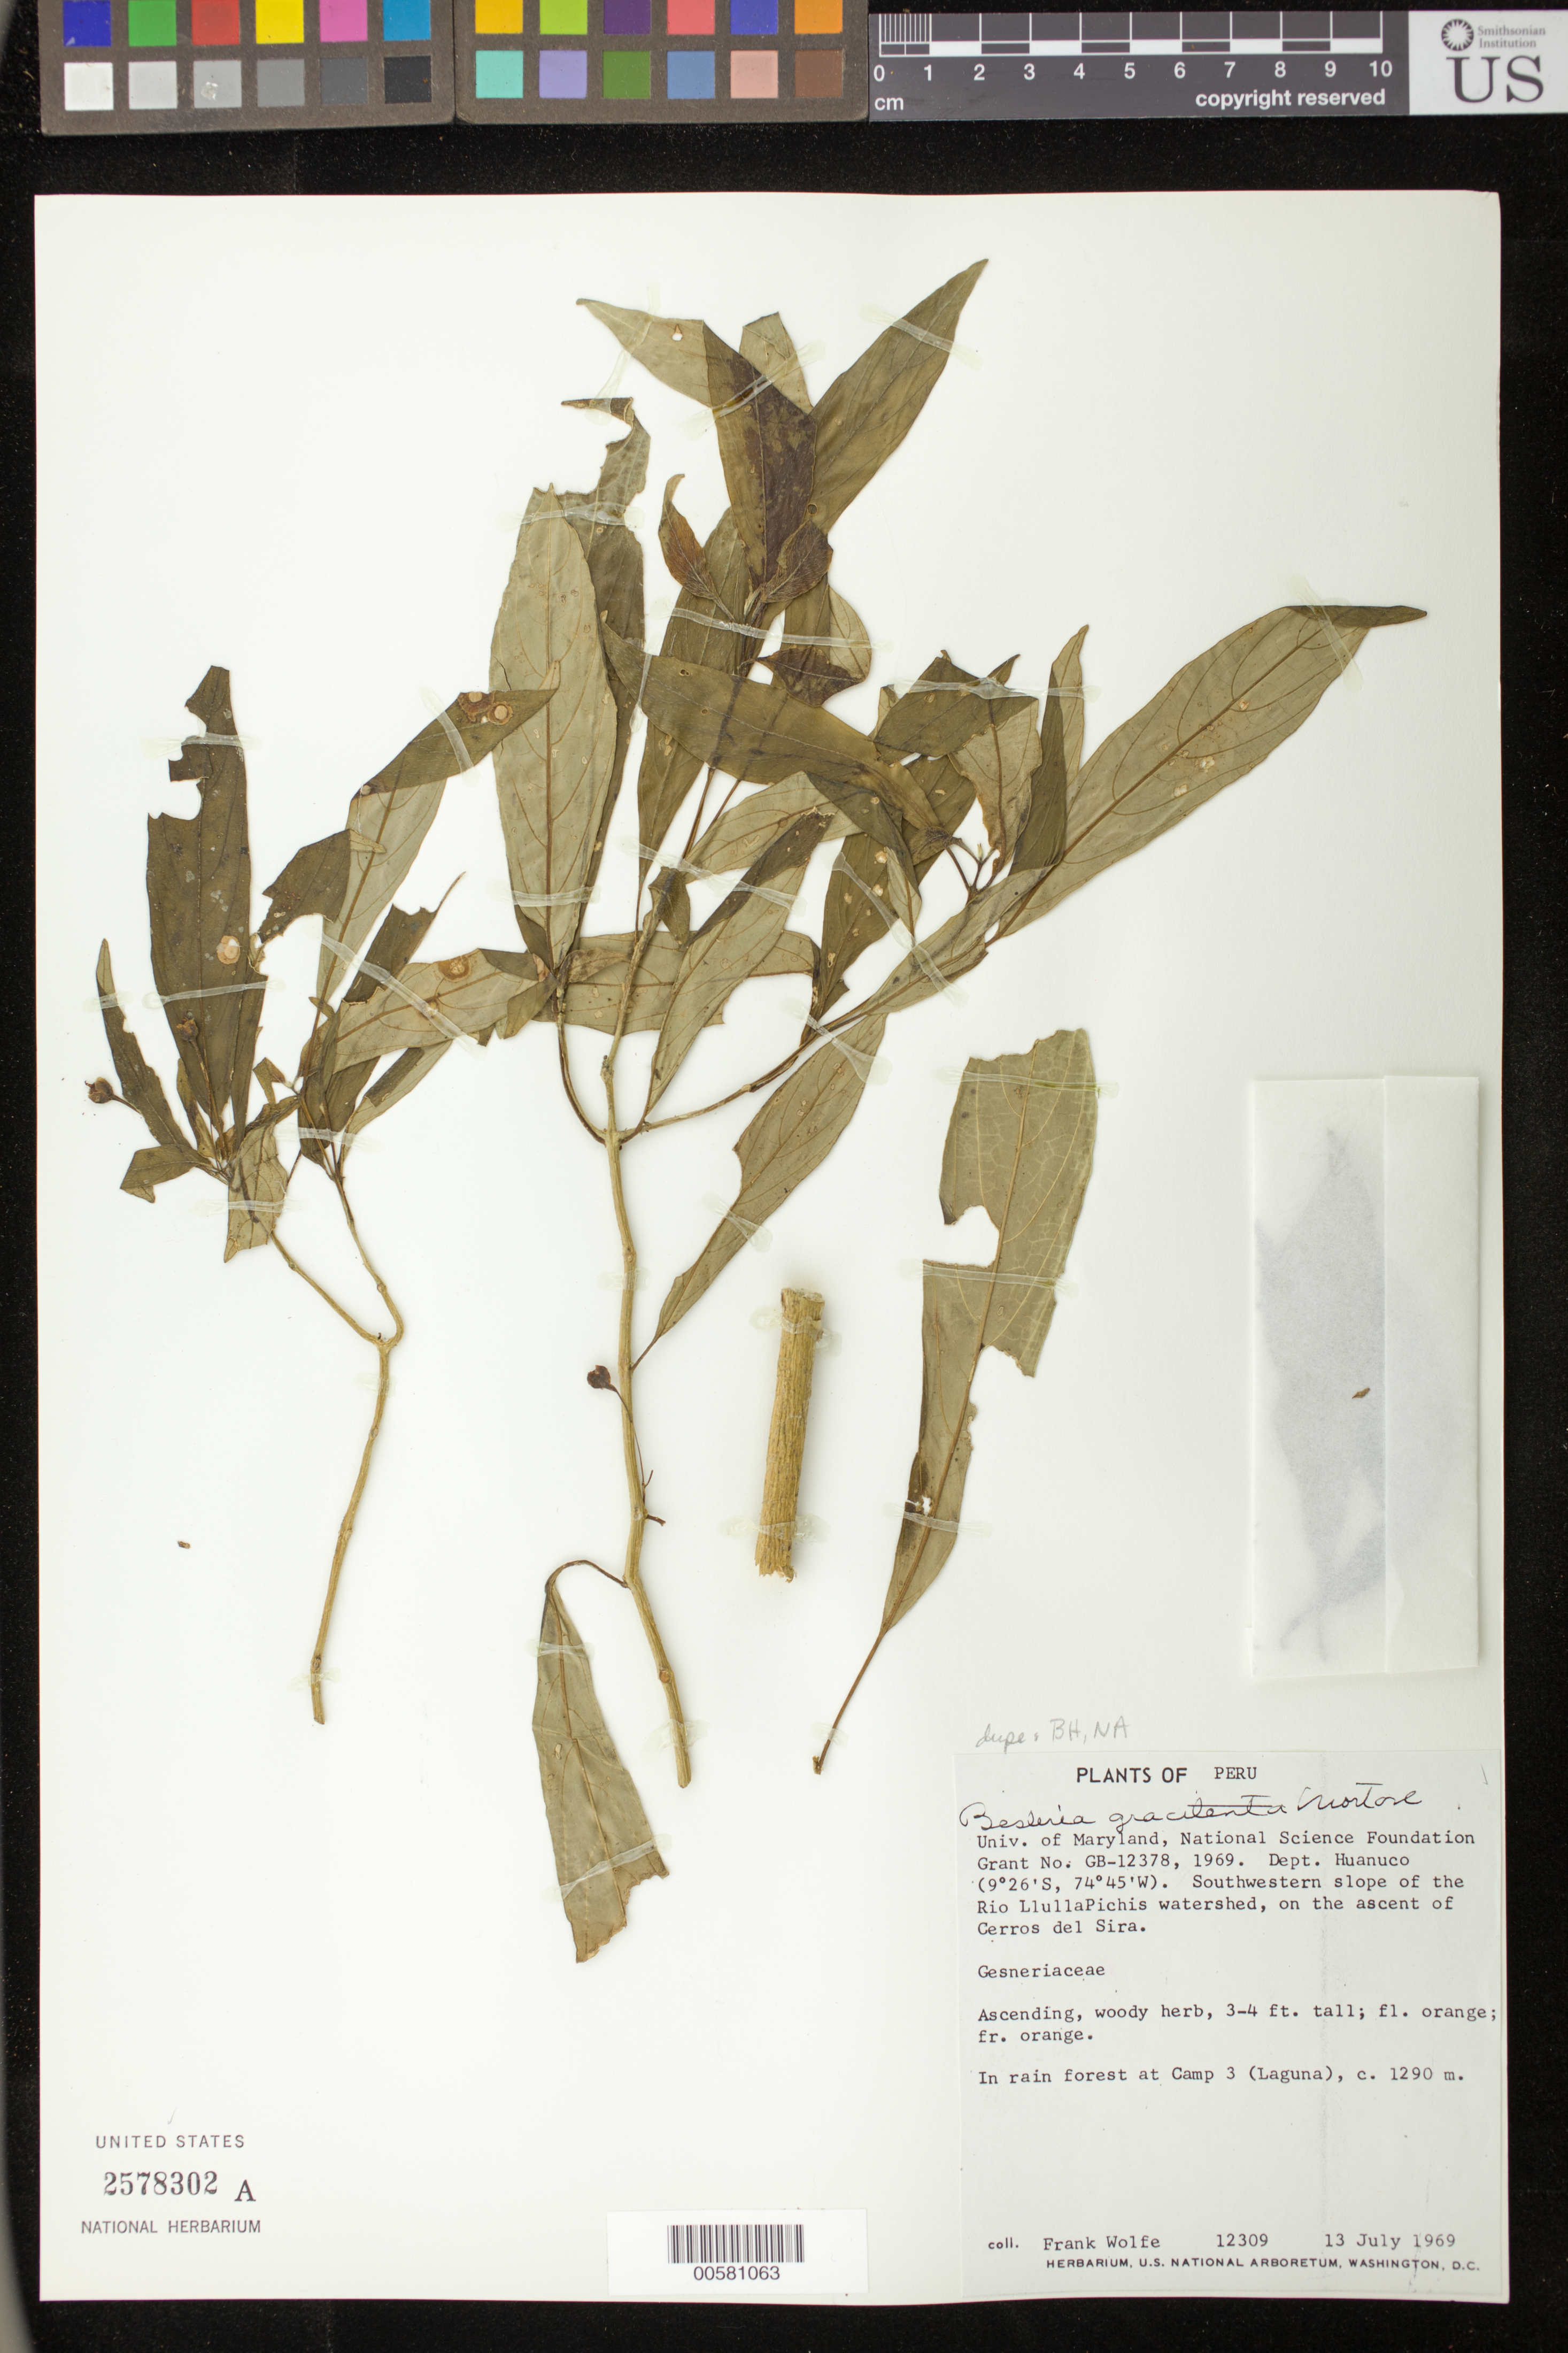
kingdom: Plantae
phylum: Tracheophyta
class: Magnoliopsida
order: Lamiales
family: Gesneriaceae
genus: Besleria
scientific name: Besleria gracilenta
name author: C.V. Morton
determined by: Skog, Laurence E.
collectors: F. Wolfe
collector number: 12309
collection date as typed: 13 Jul 1969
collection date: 1969-07-13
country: Peru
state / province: Huánuco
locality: Southwestern slope of the Río Llullapichis watershed on ascent of Cerros del Sira; Camp 3 (Laguna)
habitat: In rain forest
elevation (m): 1290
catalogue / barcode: US 2578302A